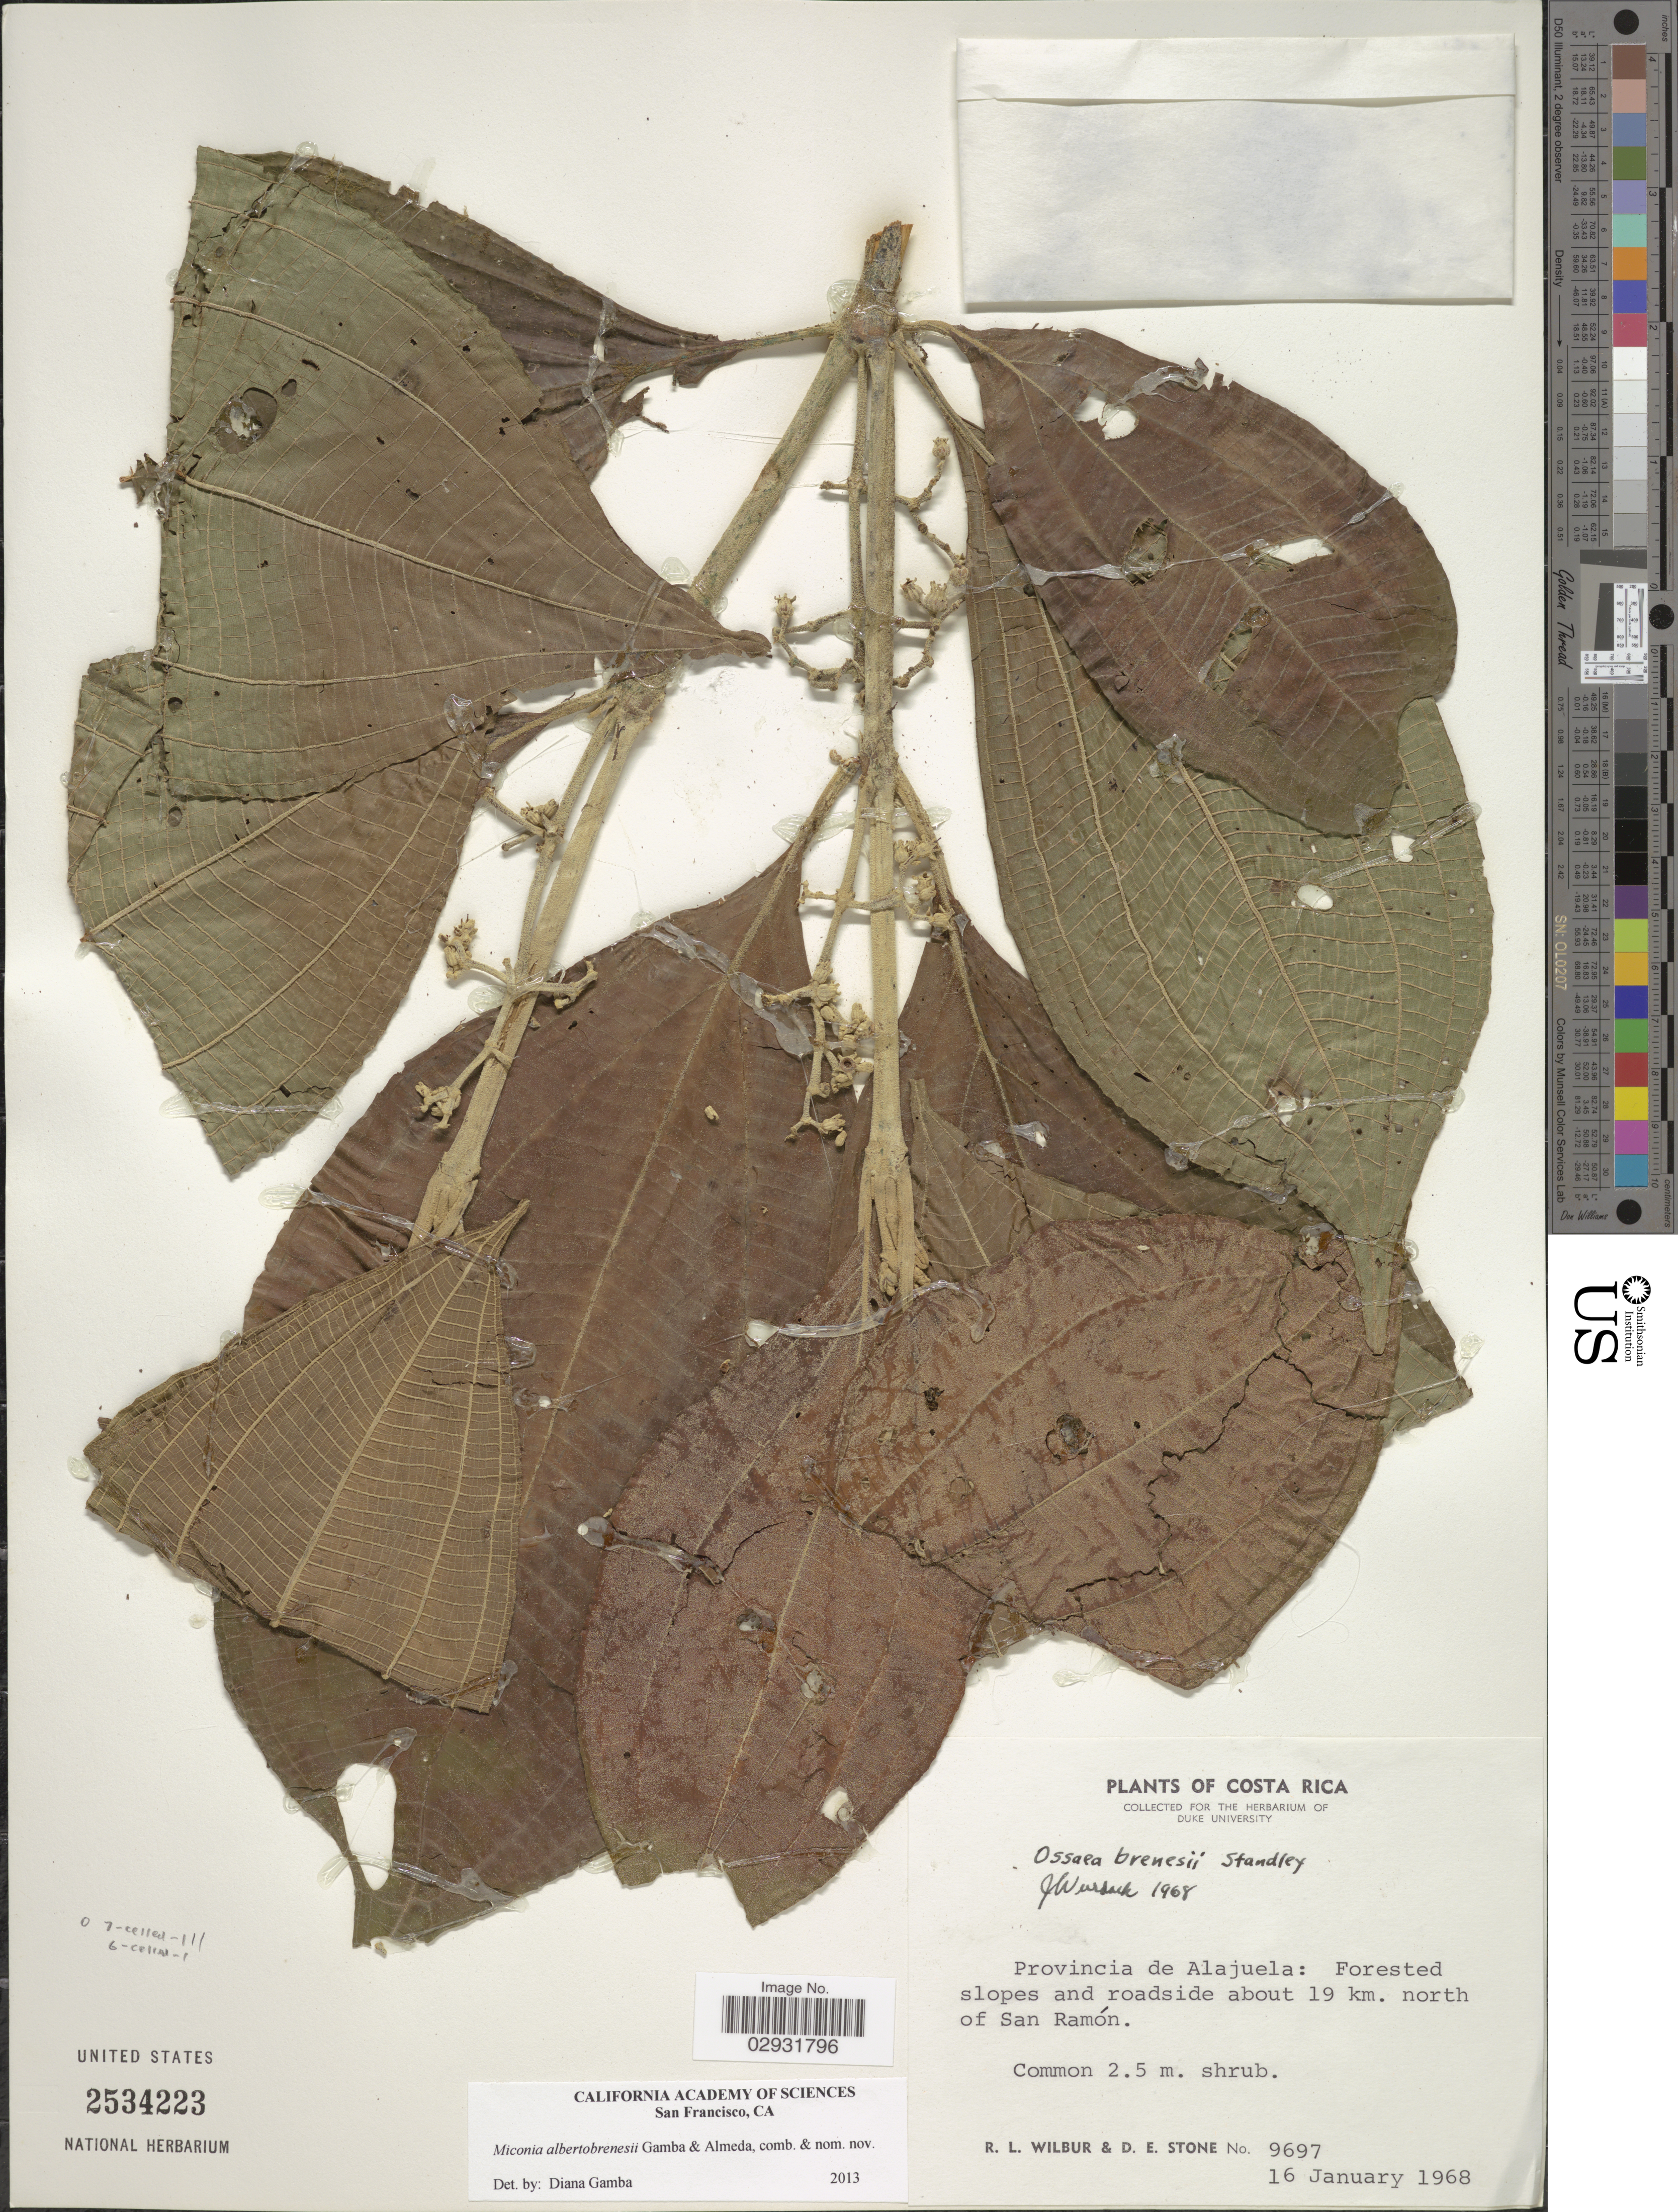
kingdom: Plantae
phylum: Tracheophyta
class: Magnoliopsida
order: Myrtales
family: Melastomataceae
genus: Miconia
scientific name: Miconia albertobrenesii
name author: Gamba & Almeda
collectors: R. L. Wilbur & D. E. Stone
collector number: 9697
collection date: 1968-01-16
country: Costa Rica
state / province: Alajuela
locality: Provincia de Alajuela: Forested slopes and roadside about 19 km. north of San Ramón.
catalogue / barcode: US 2534223